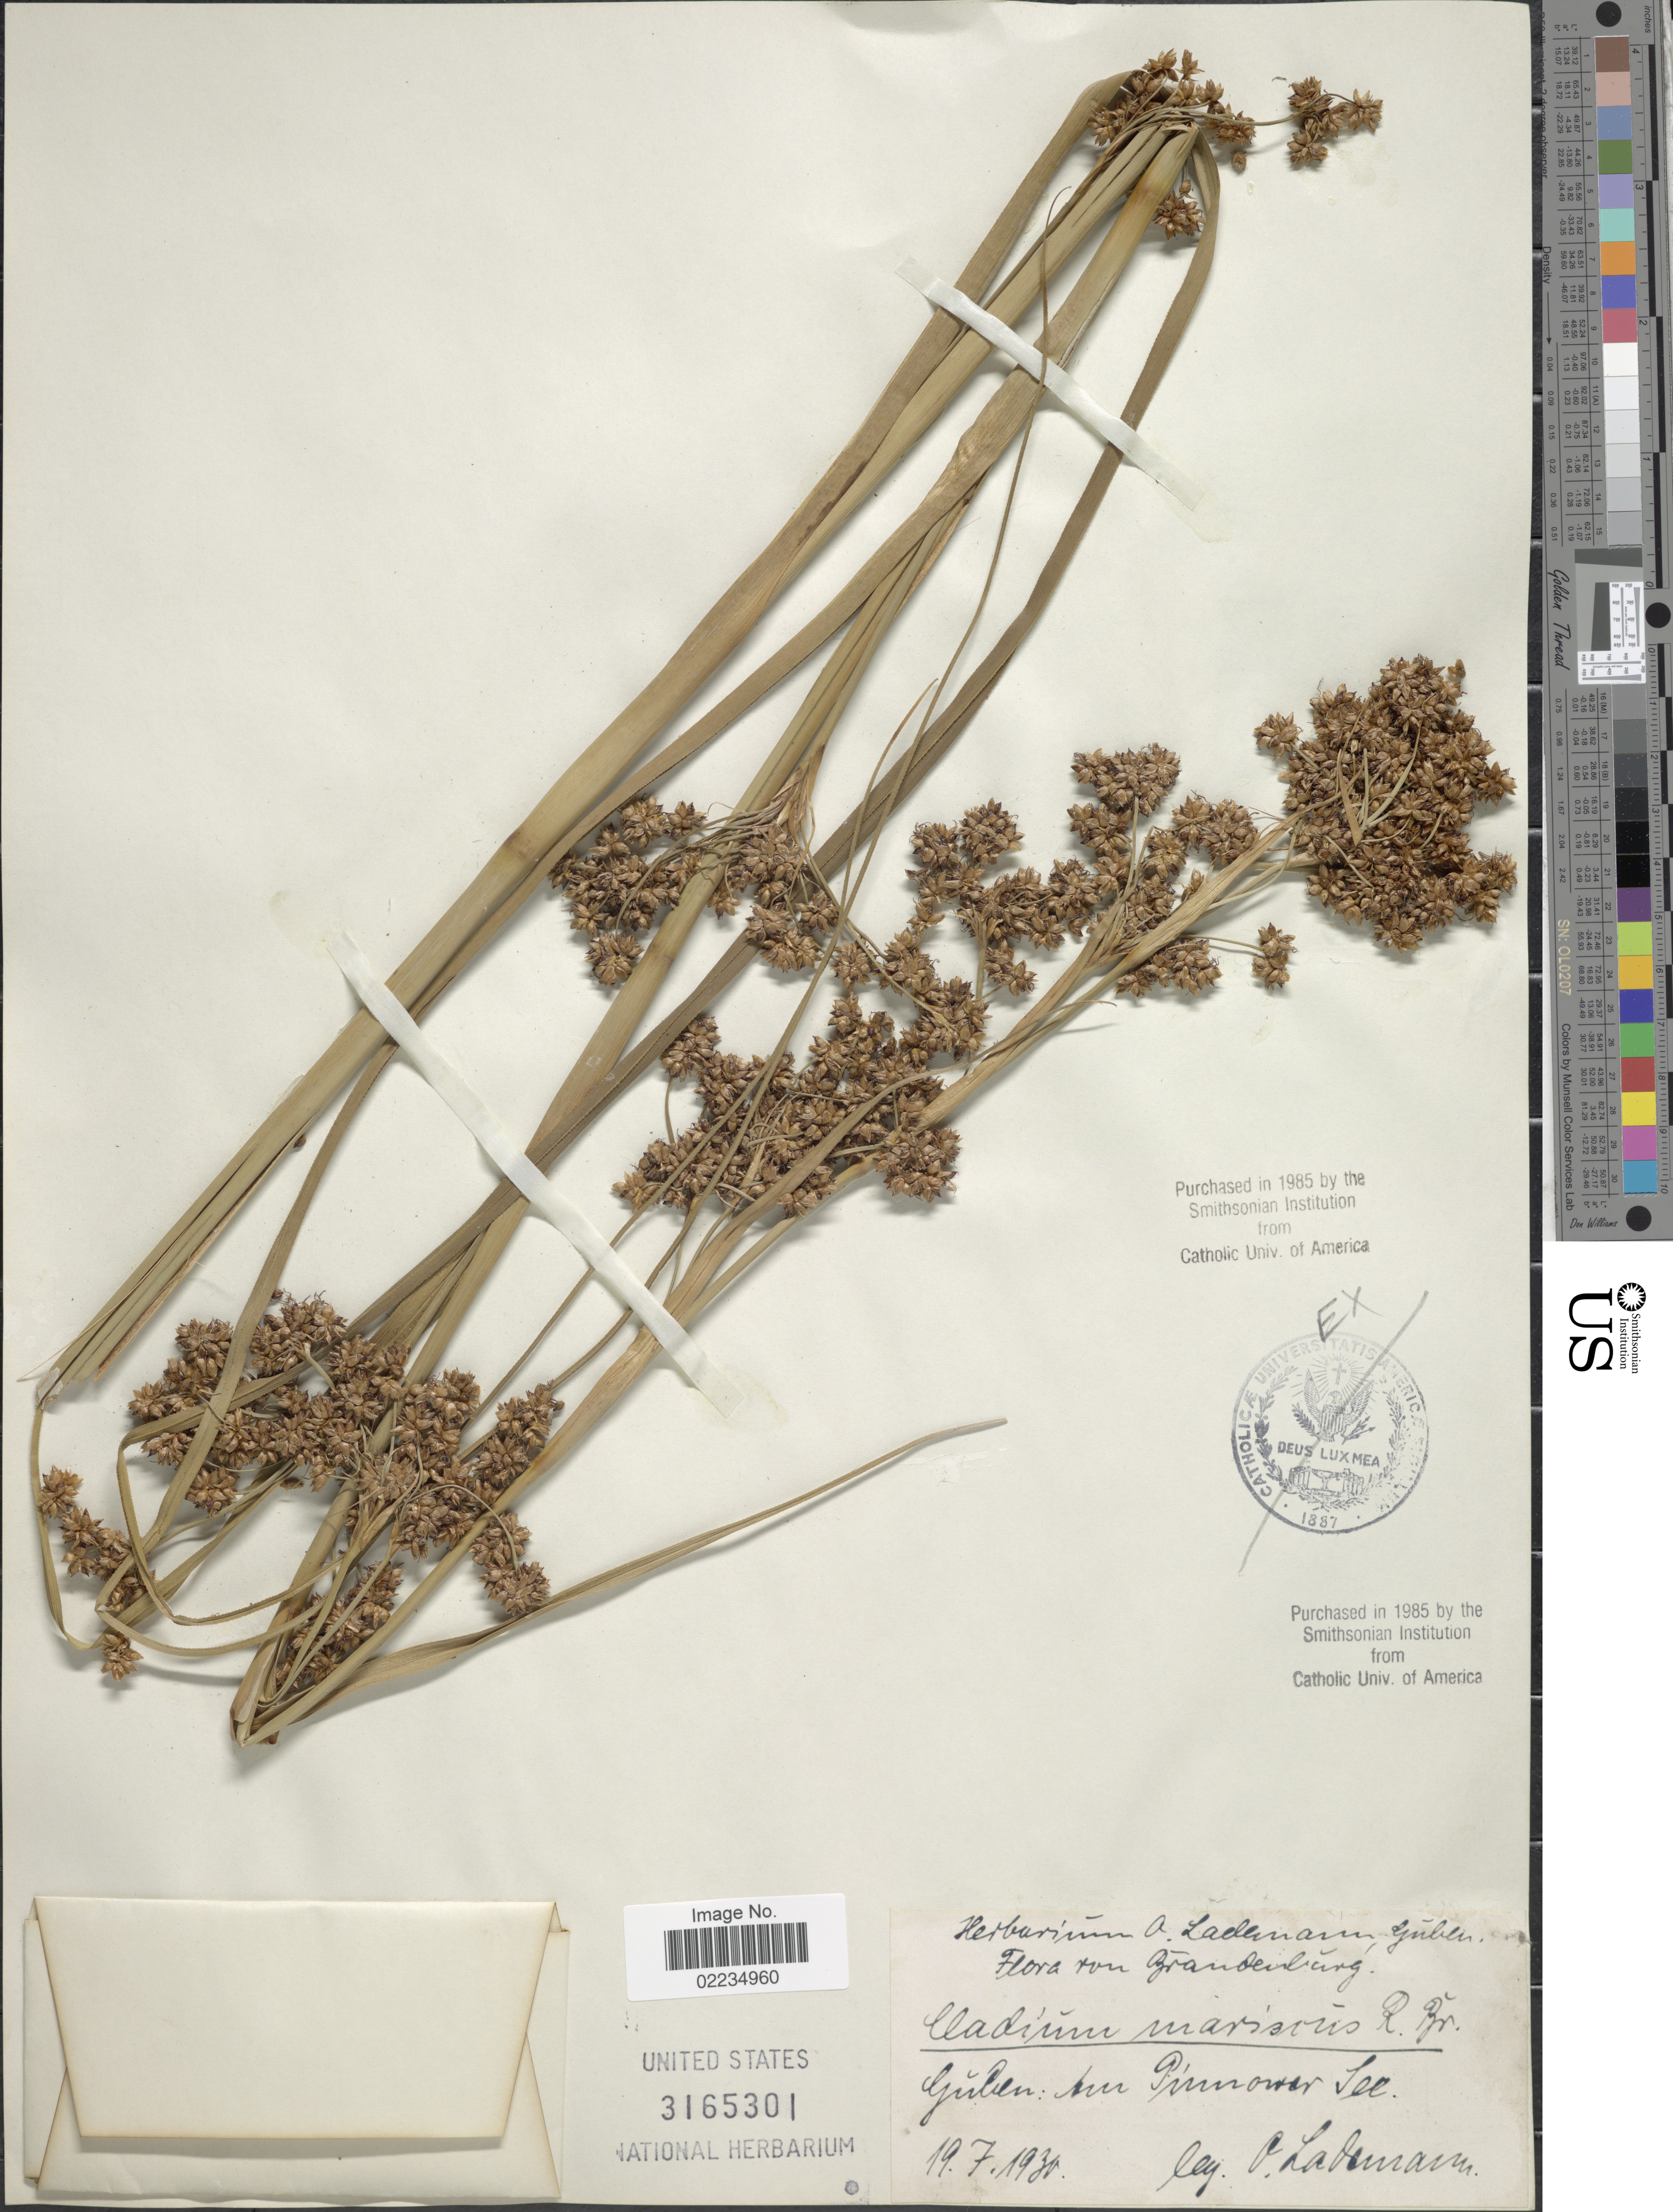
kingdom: Plantae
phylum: Tracheophyta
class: Liliopsida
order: Poales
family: Cyperaceae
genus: Cladium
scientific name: Cladium mariscus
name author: (L.) Pohl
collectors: O. Lademann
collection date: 1930-07-19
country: Germany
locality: Guben: Am Pinnower See.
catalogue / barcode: US 3165301